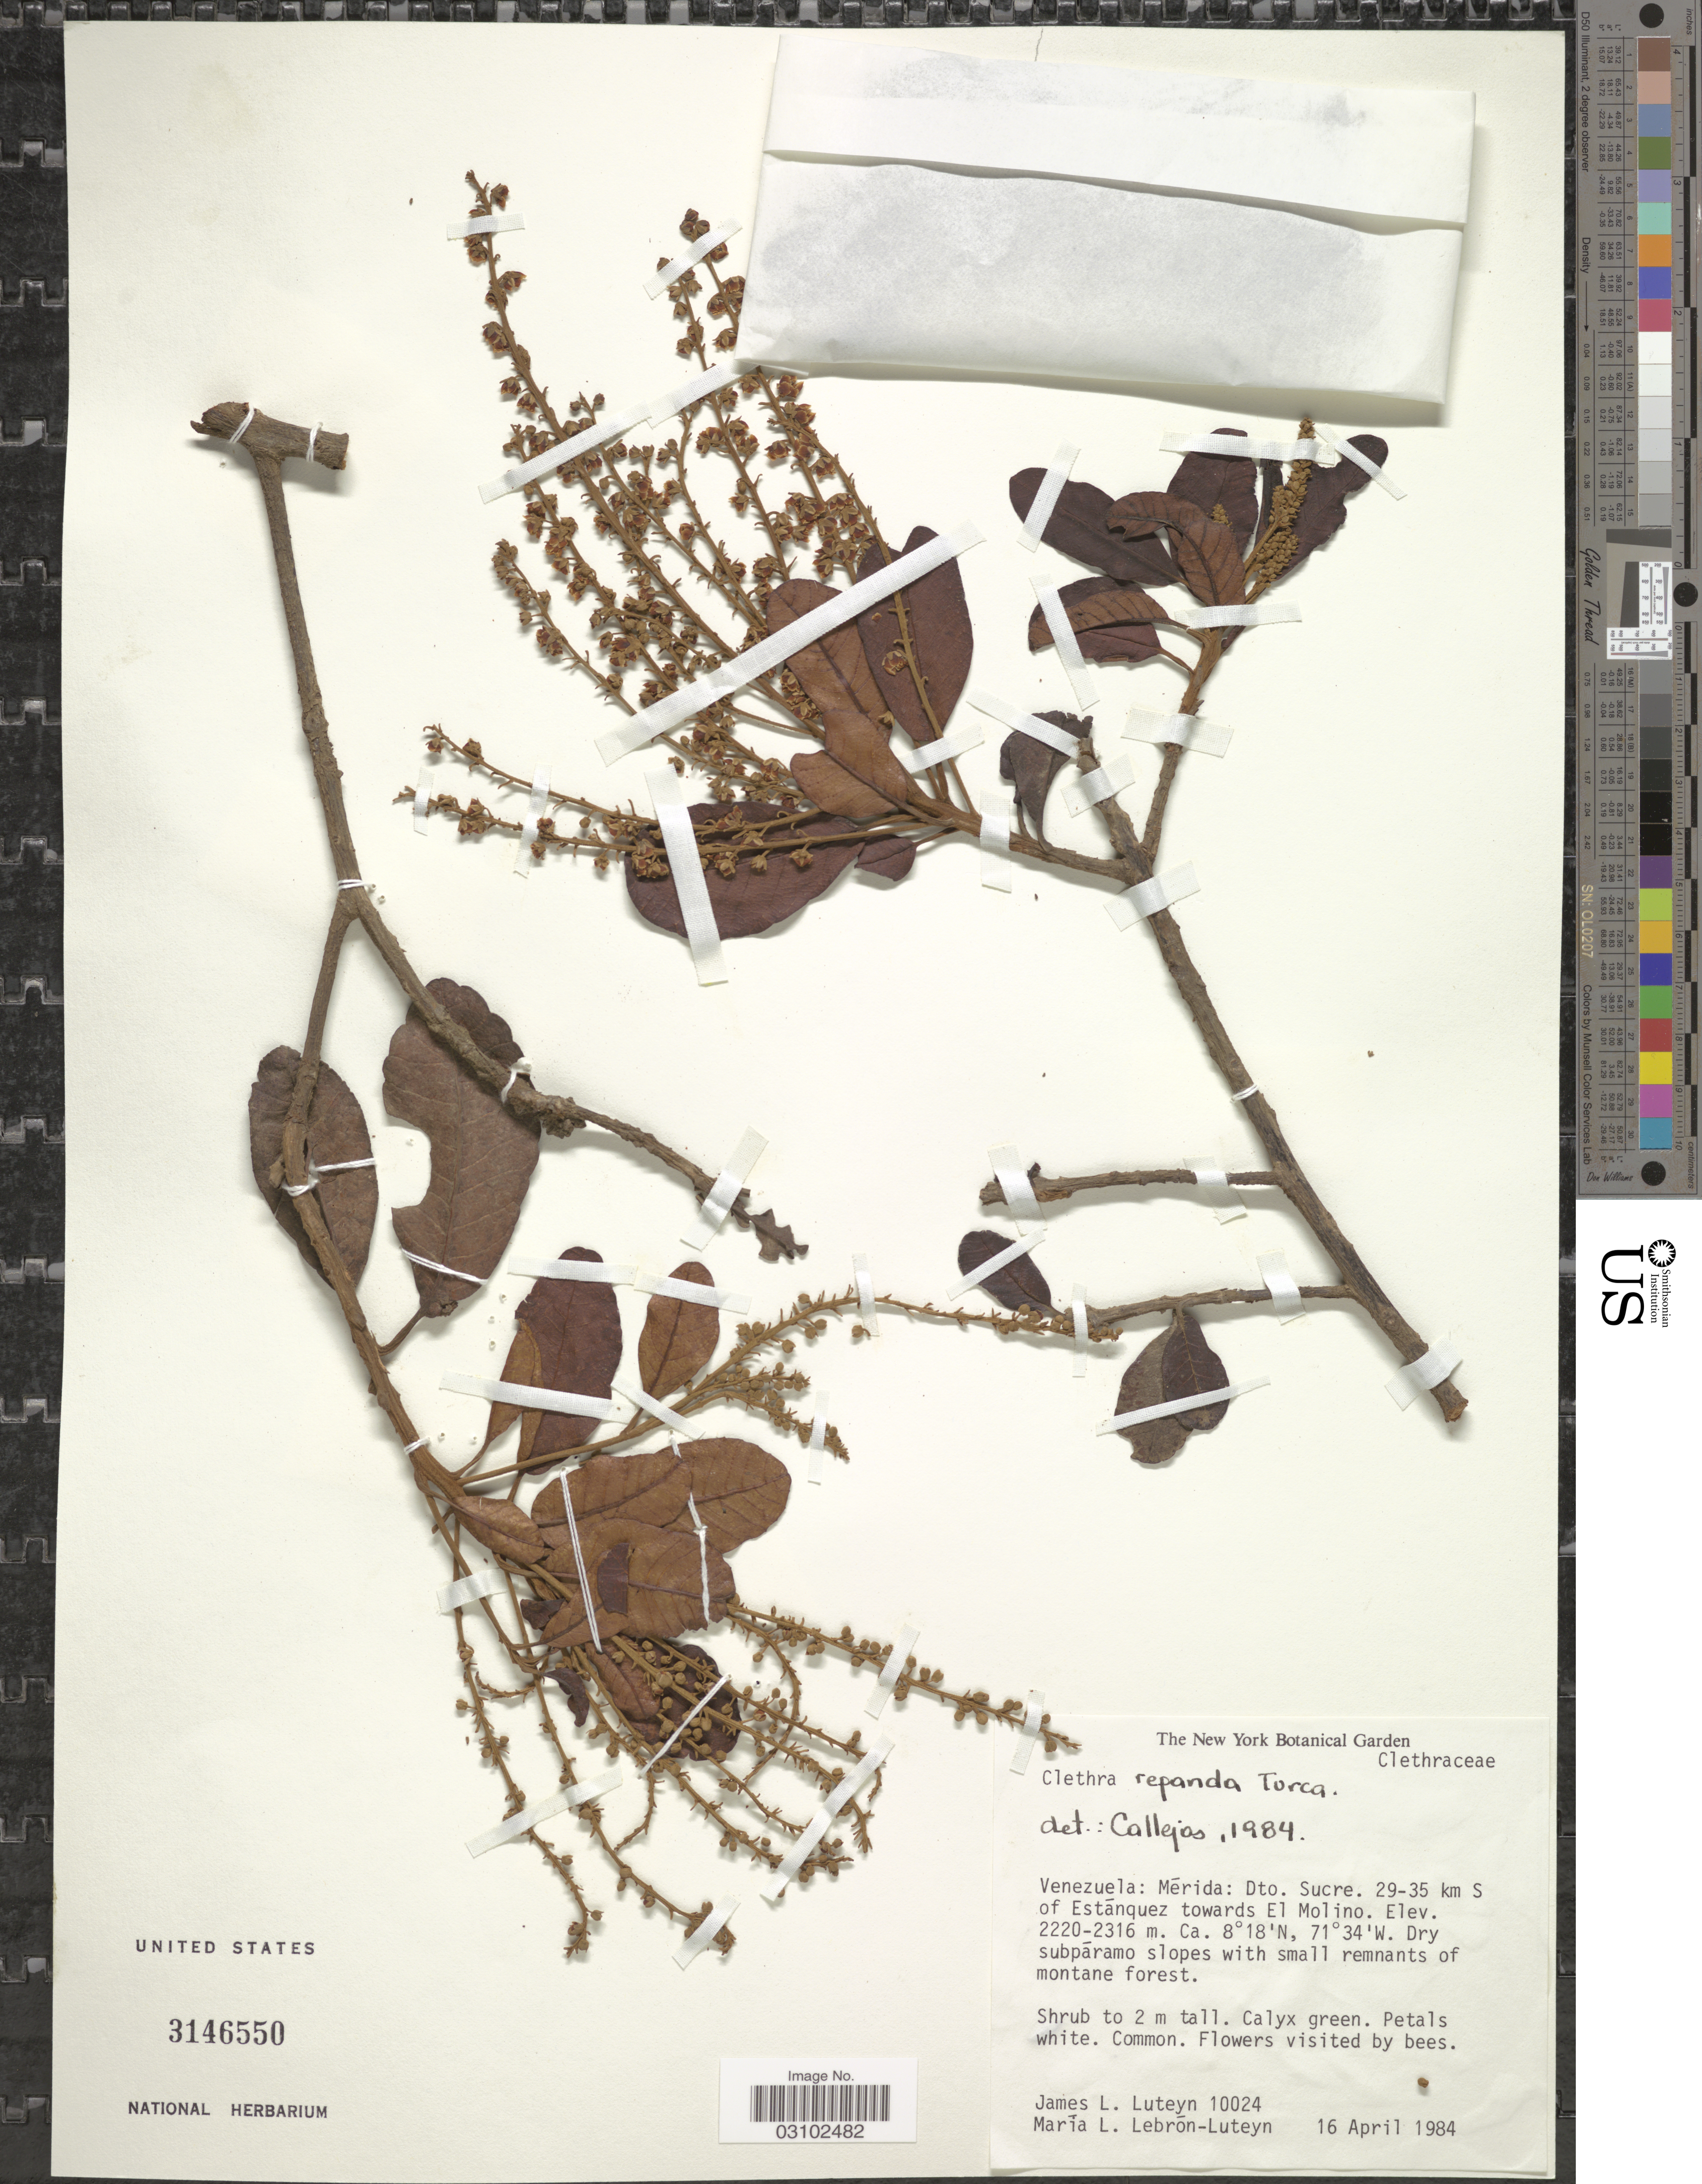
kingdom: Plantae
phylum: Tracheophyta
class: Magnoliopsida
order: Ericales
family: Clethraceae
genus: Clethra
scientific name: Clethra repanda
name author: Turcz.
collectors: J. L. Luteyn & M. L. Lebrón-Luteyn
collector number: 10024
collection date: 1984-04-16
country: Venezuela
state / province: Mérida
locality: Dto. Sucre. 29-35 km S of Estánquez towards El Molino.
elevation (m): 2220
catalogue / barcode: US 3146550